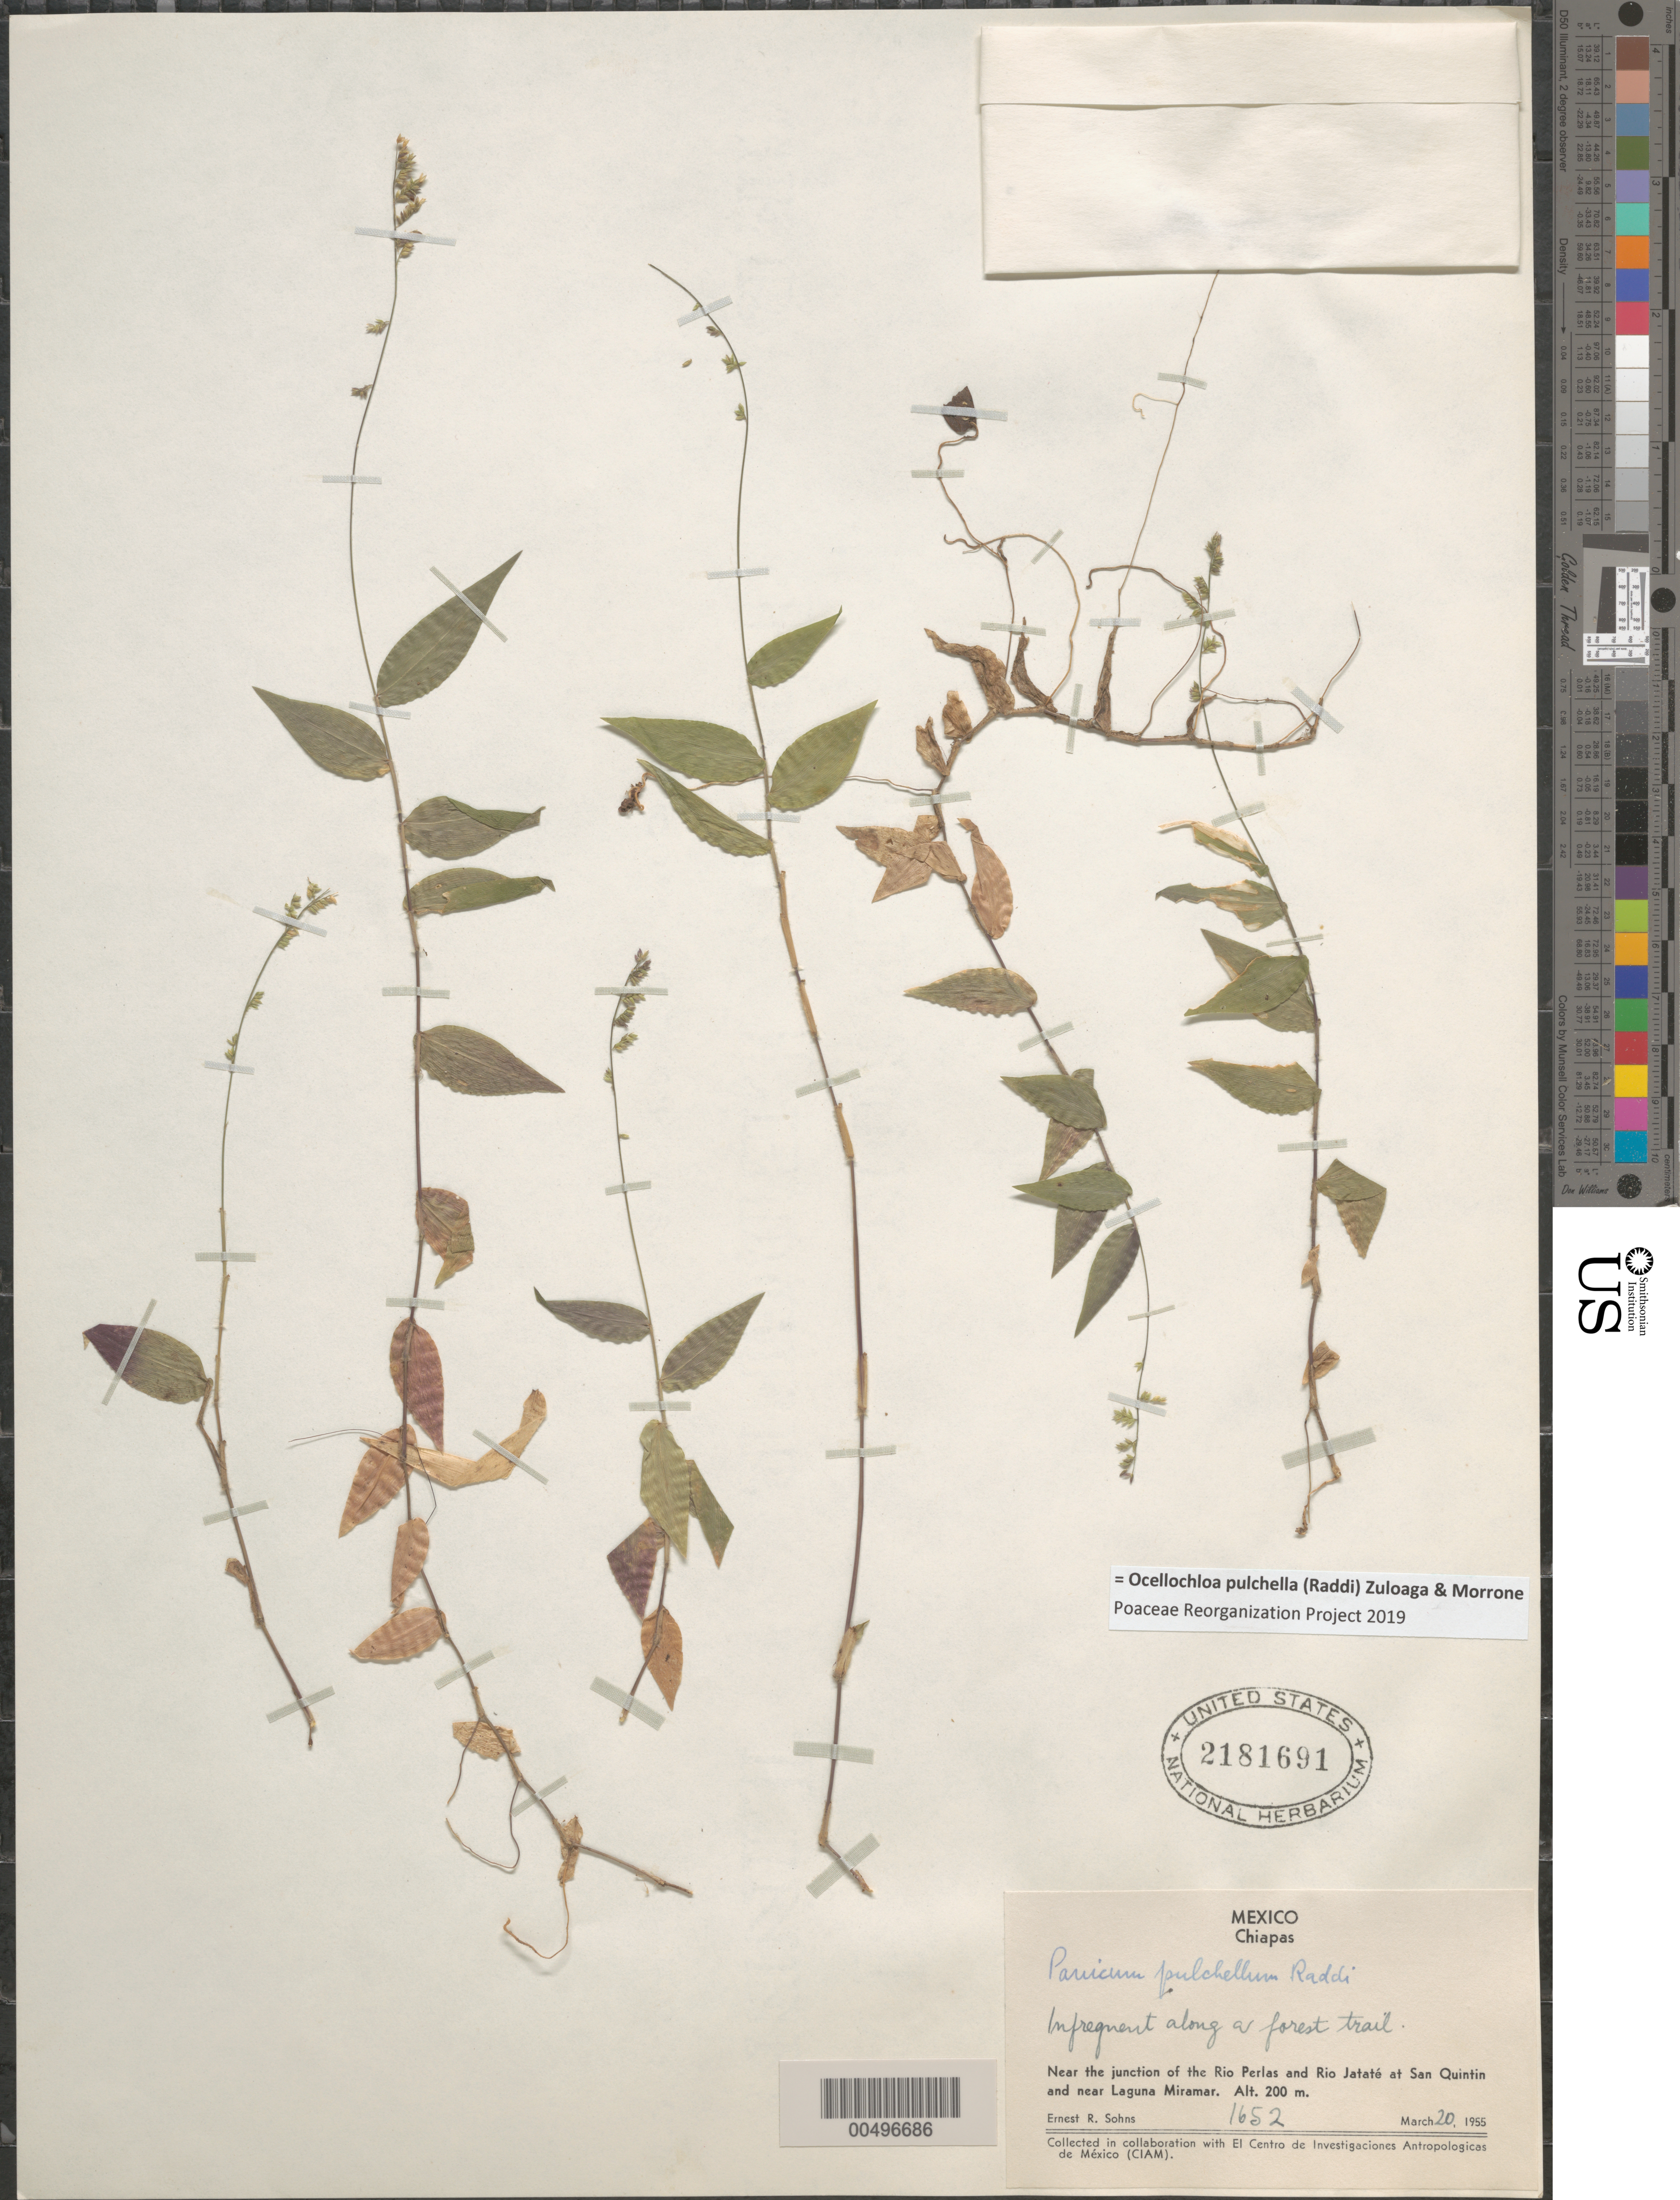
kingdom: Plantae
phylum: Tracheophyta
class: Liliopsida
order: Poales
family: Poaceae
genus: Panicum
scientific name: Panicum pulchellum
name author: Raddi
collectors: E. R. Sohns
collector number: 1652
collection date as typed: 20 Mar 1955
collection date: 1955-03-20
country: Mexico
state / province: Chiapas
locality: Near the jct of the Rio Perlas & Rio Jatat‚ at San Quintin & near Laguna Miramar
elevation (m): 200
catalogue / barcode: US 2181691